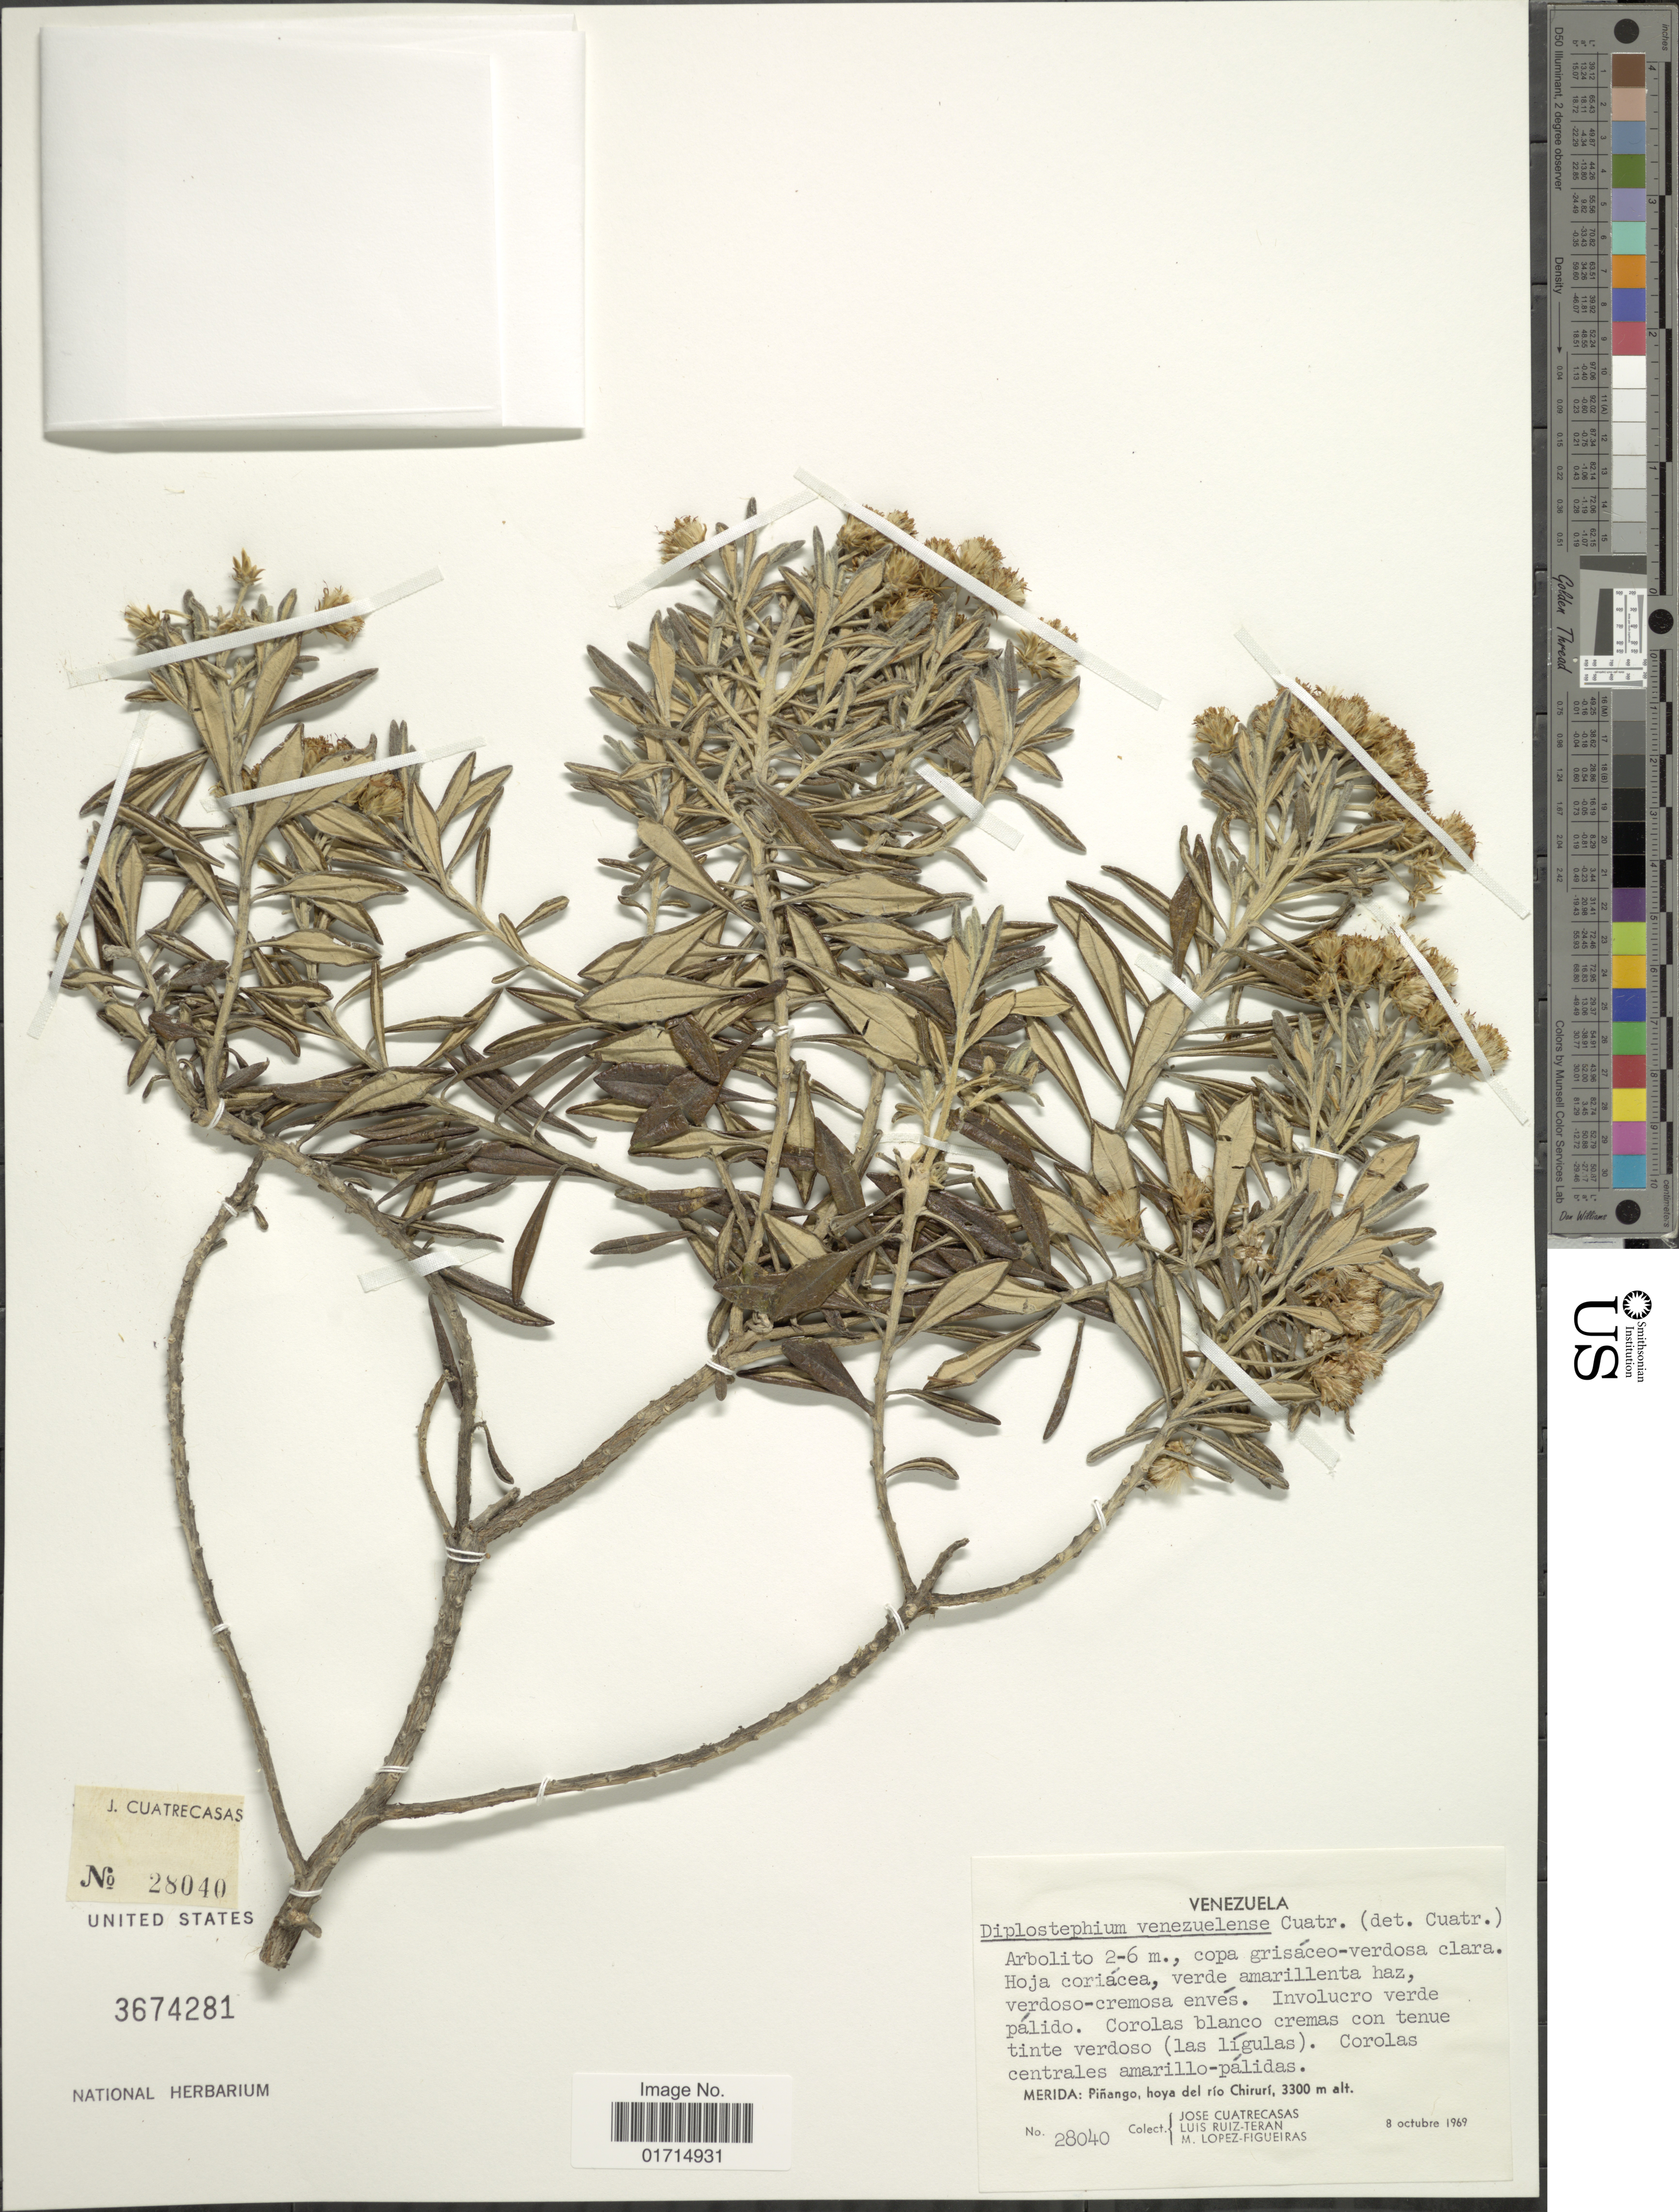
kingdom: Plantae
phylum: Tracheophyta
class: Magnoliopsida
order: Asterales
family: Asteraceae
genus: Diplostephium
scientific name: Diplostephium venezuelense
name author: Cuatrec.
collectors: J. Cuatrecasas, L. E. Ruíz-Terán & M. Lopéz-F.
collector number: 28040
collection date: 1969-10-08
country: Venezuela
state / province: Mérida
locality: Venezuela. Merida: Piñango, hoya del rio Chiruri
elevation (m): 3300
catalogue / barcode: US 3674281